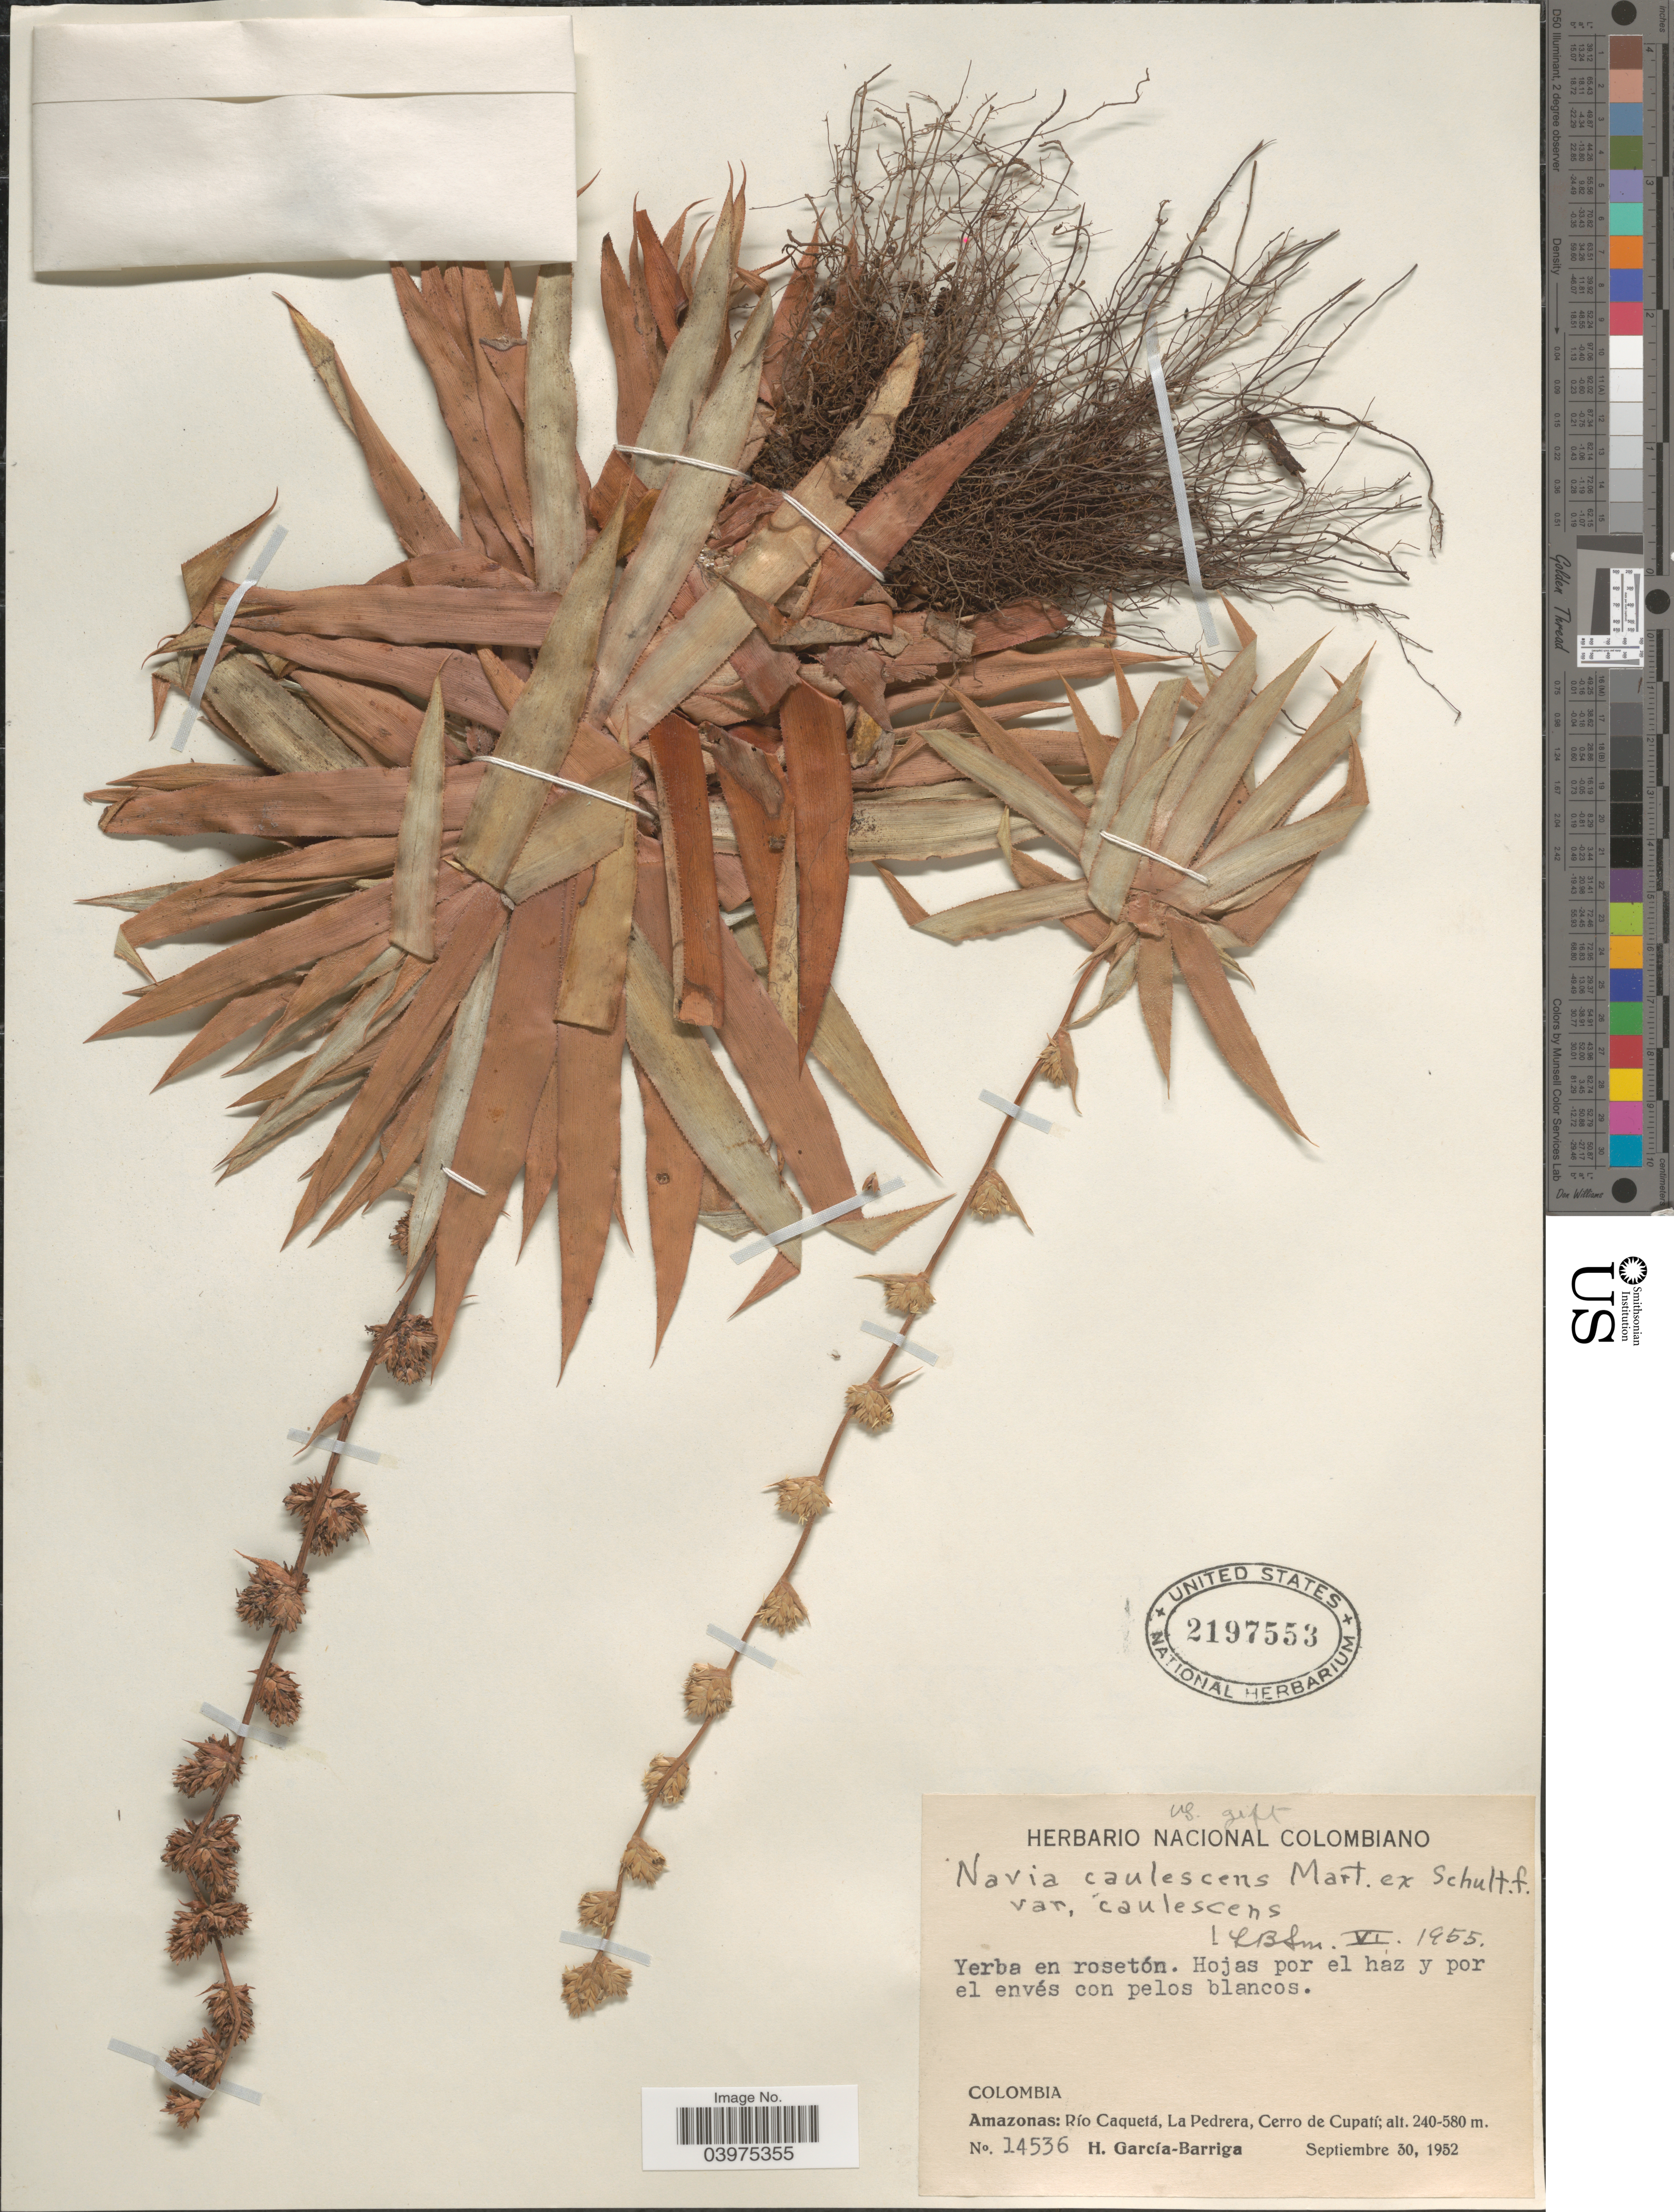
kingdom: Plantae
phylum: Tracheophyta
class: Liliopsida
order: Poales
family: Bromeliaceae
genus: Navia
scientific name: Navia caulescens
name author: Mart. ex Schult. & Schult. f.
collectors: H. García Barriga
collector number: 14536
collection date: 1952-09-30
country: Colombia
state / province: Amazônas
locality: Río Caquetá, La Pedrera, Cerro de Cupatí.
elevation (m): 240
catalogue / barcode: US 2197553